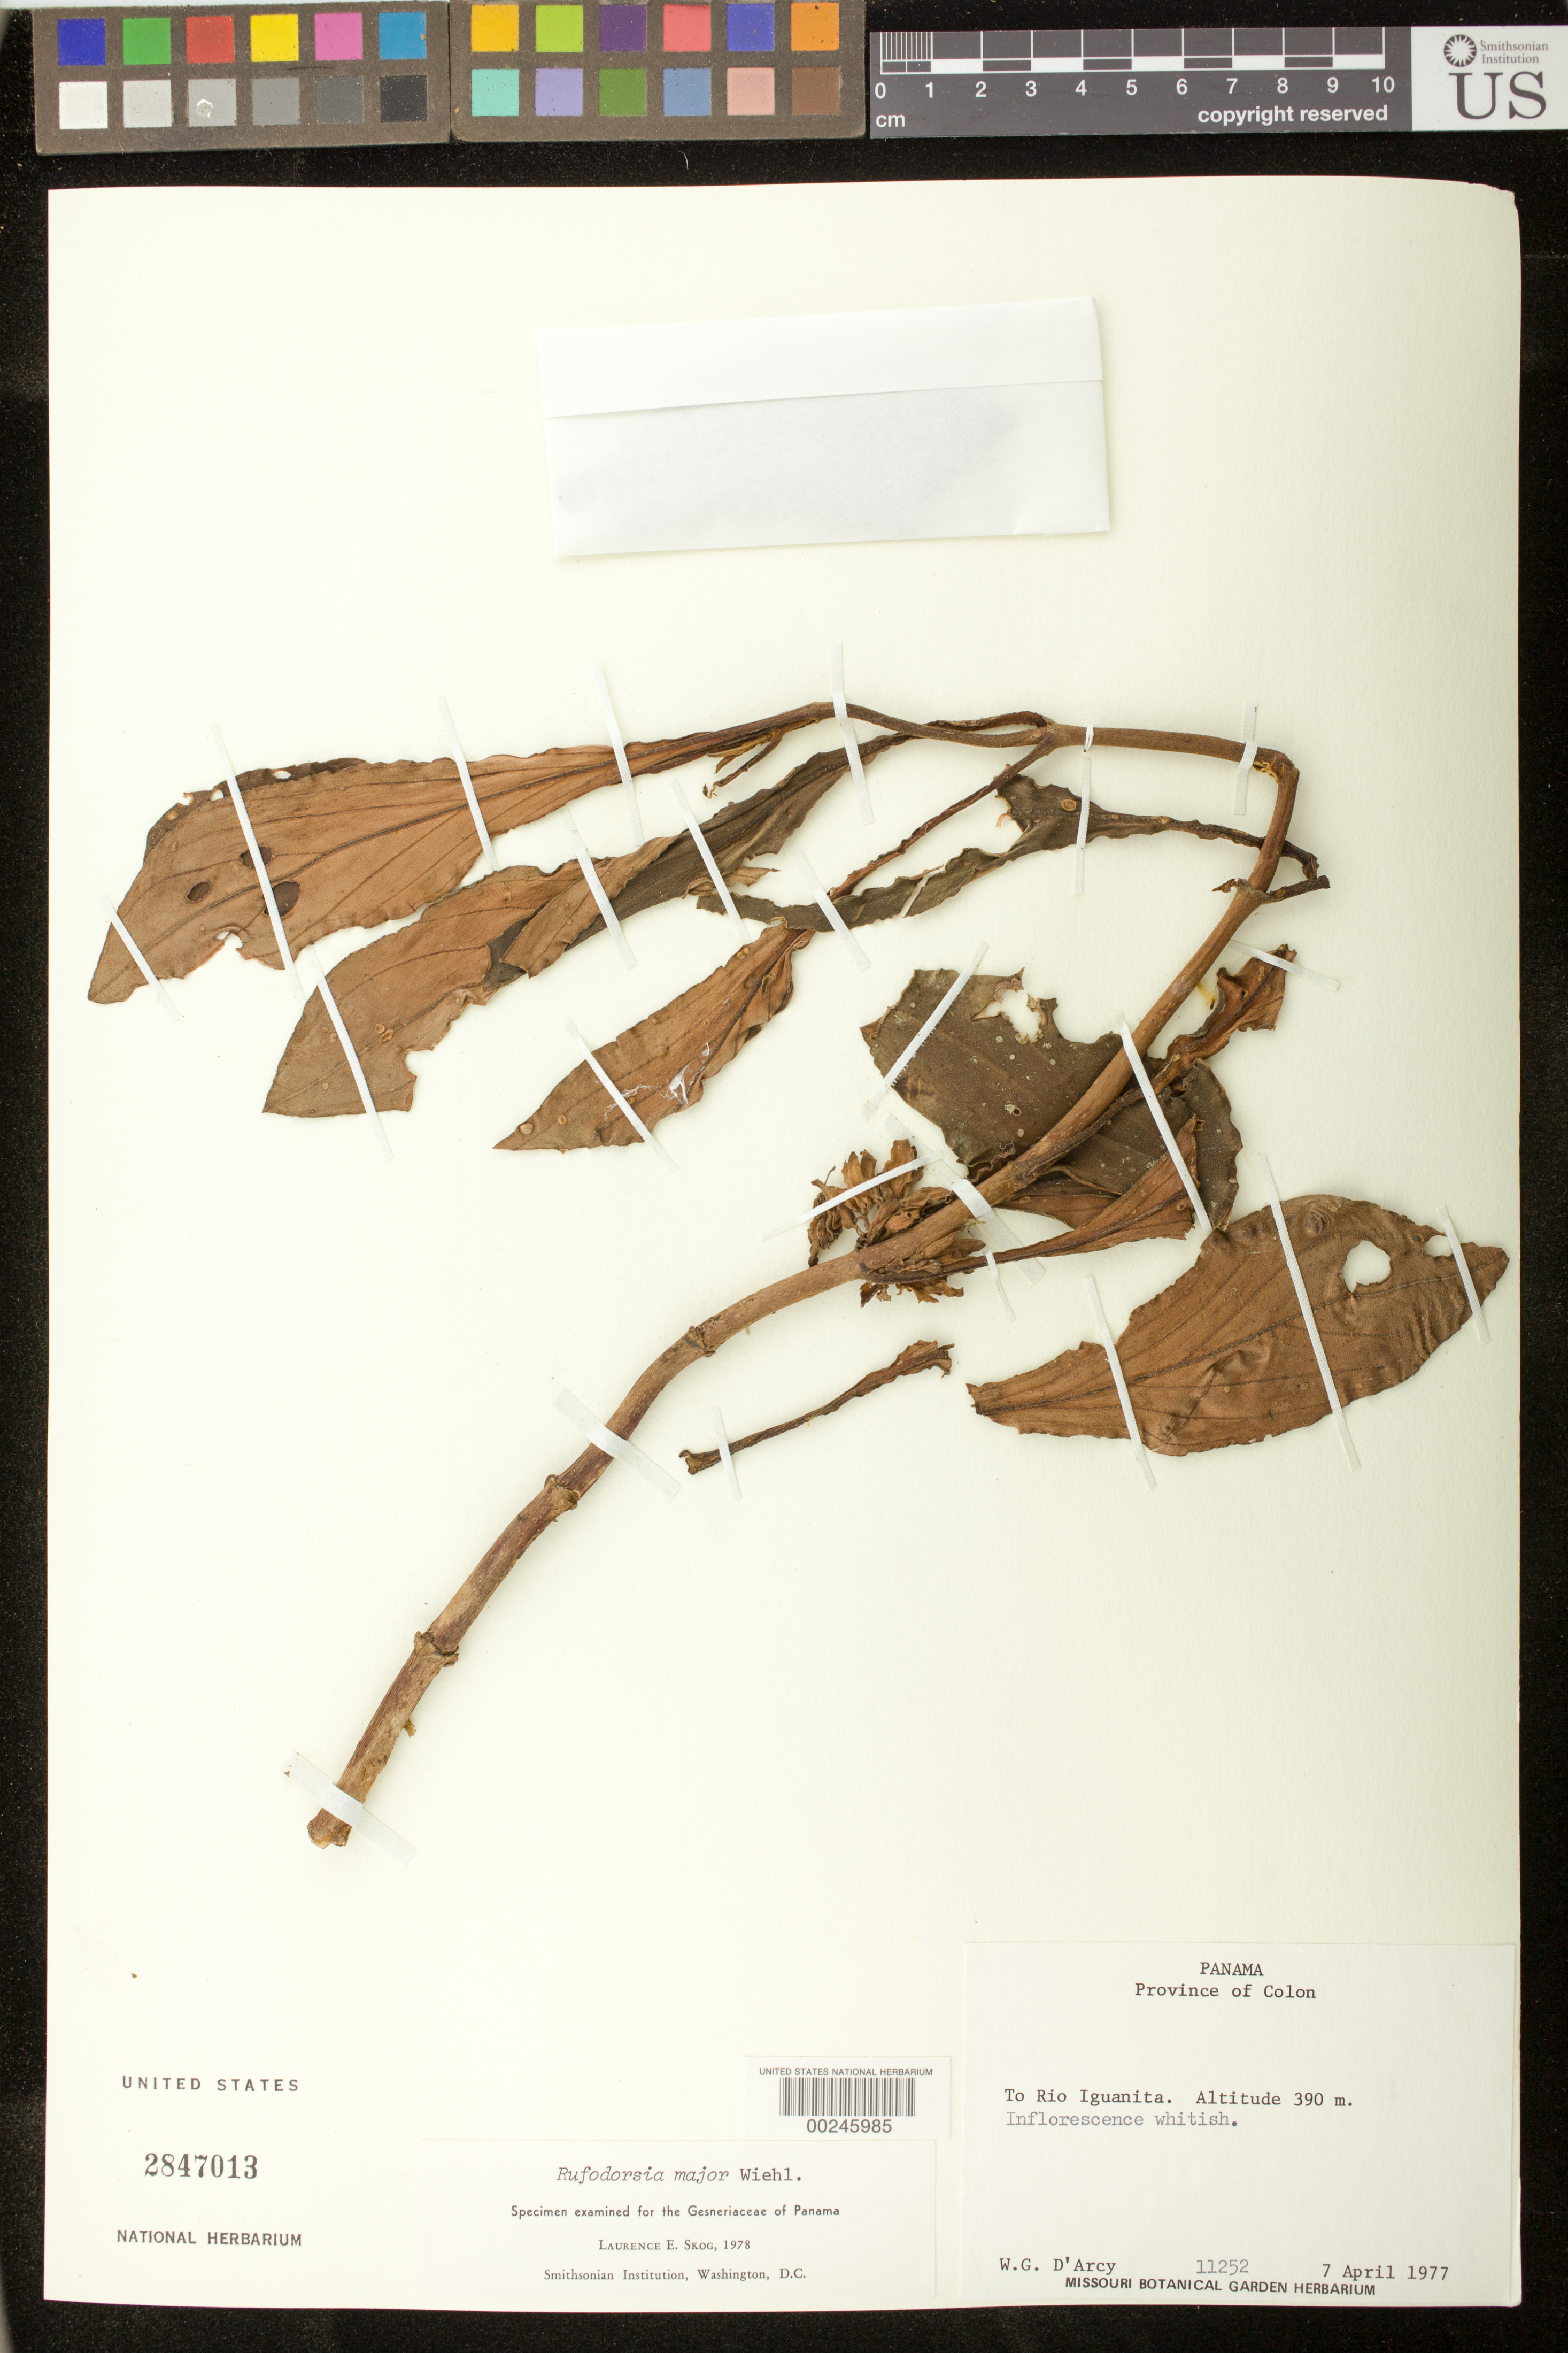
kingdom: Plantae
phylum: Tracheophyta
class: Magnoliopsida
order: Lamiales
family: Gesneriaceae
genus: Rufodorsia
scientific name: Rufodorsia major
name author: Wiehler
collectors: W. G. D'Arcy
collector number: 11252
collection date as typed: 07 Apr 1977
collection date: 1977-04-07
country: Panama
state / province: Colón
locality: To Rio Iguanita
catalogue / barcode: US 2847013